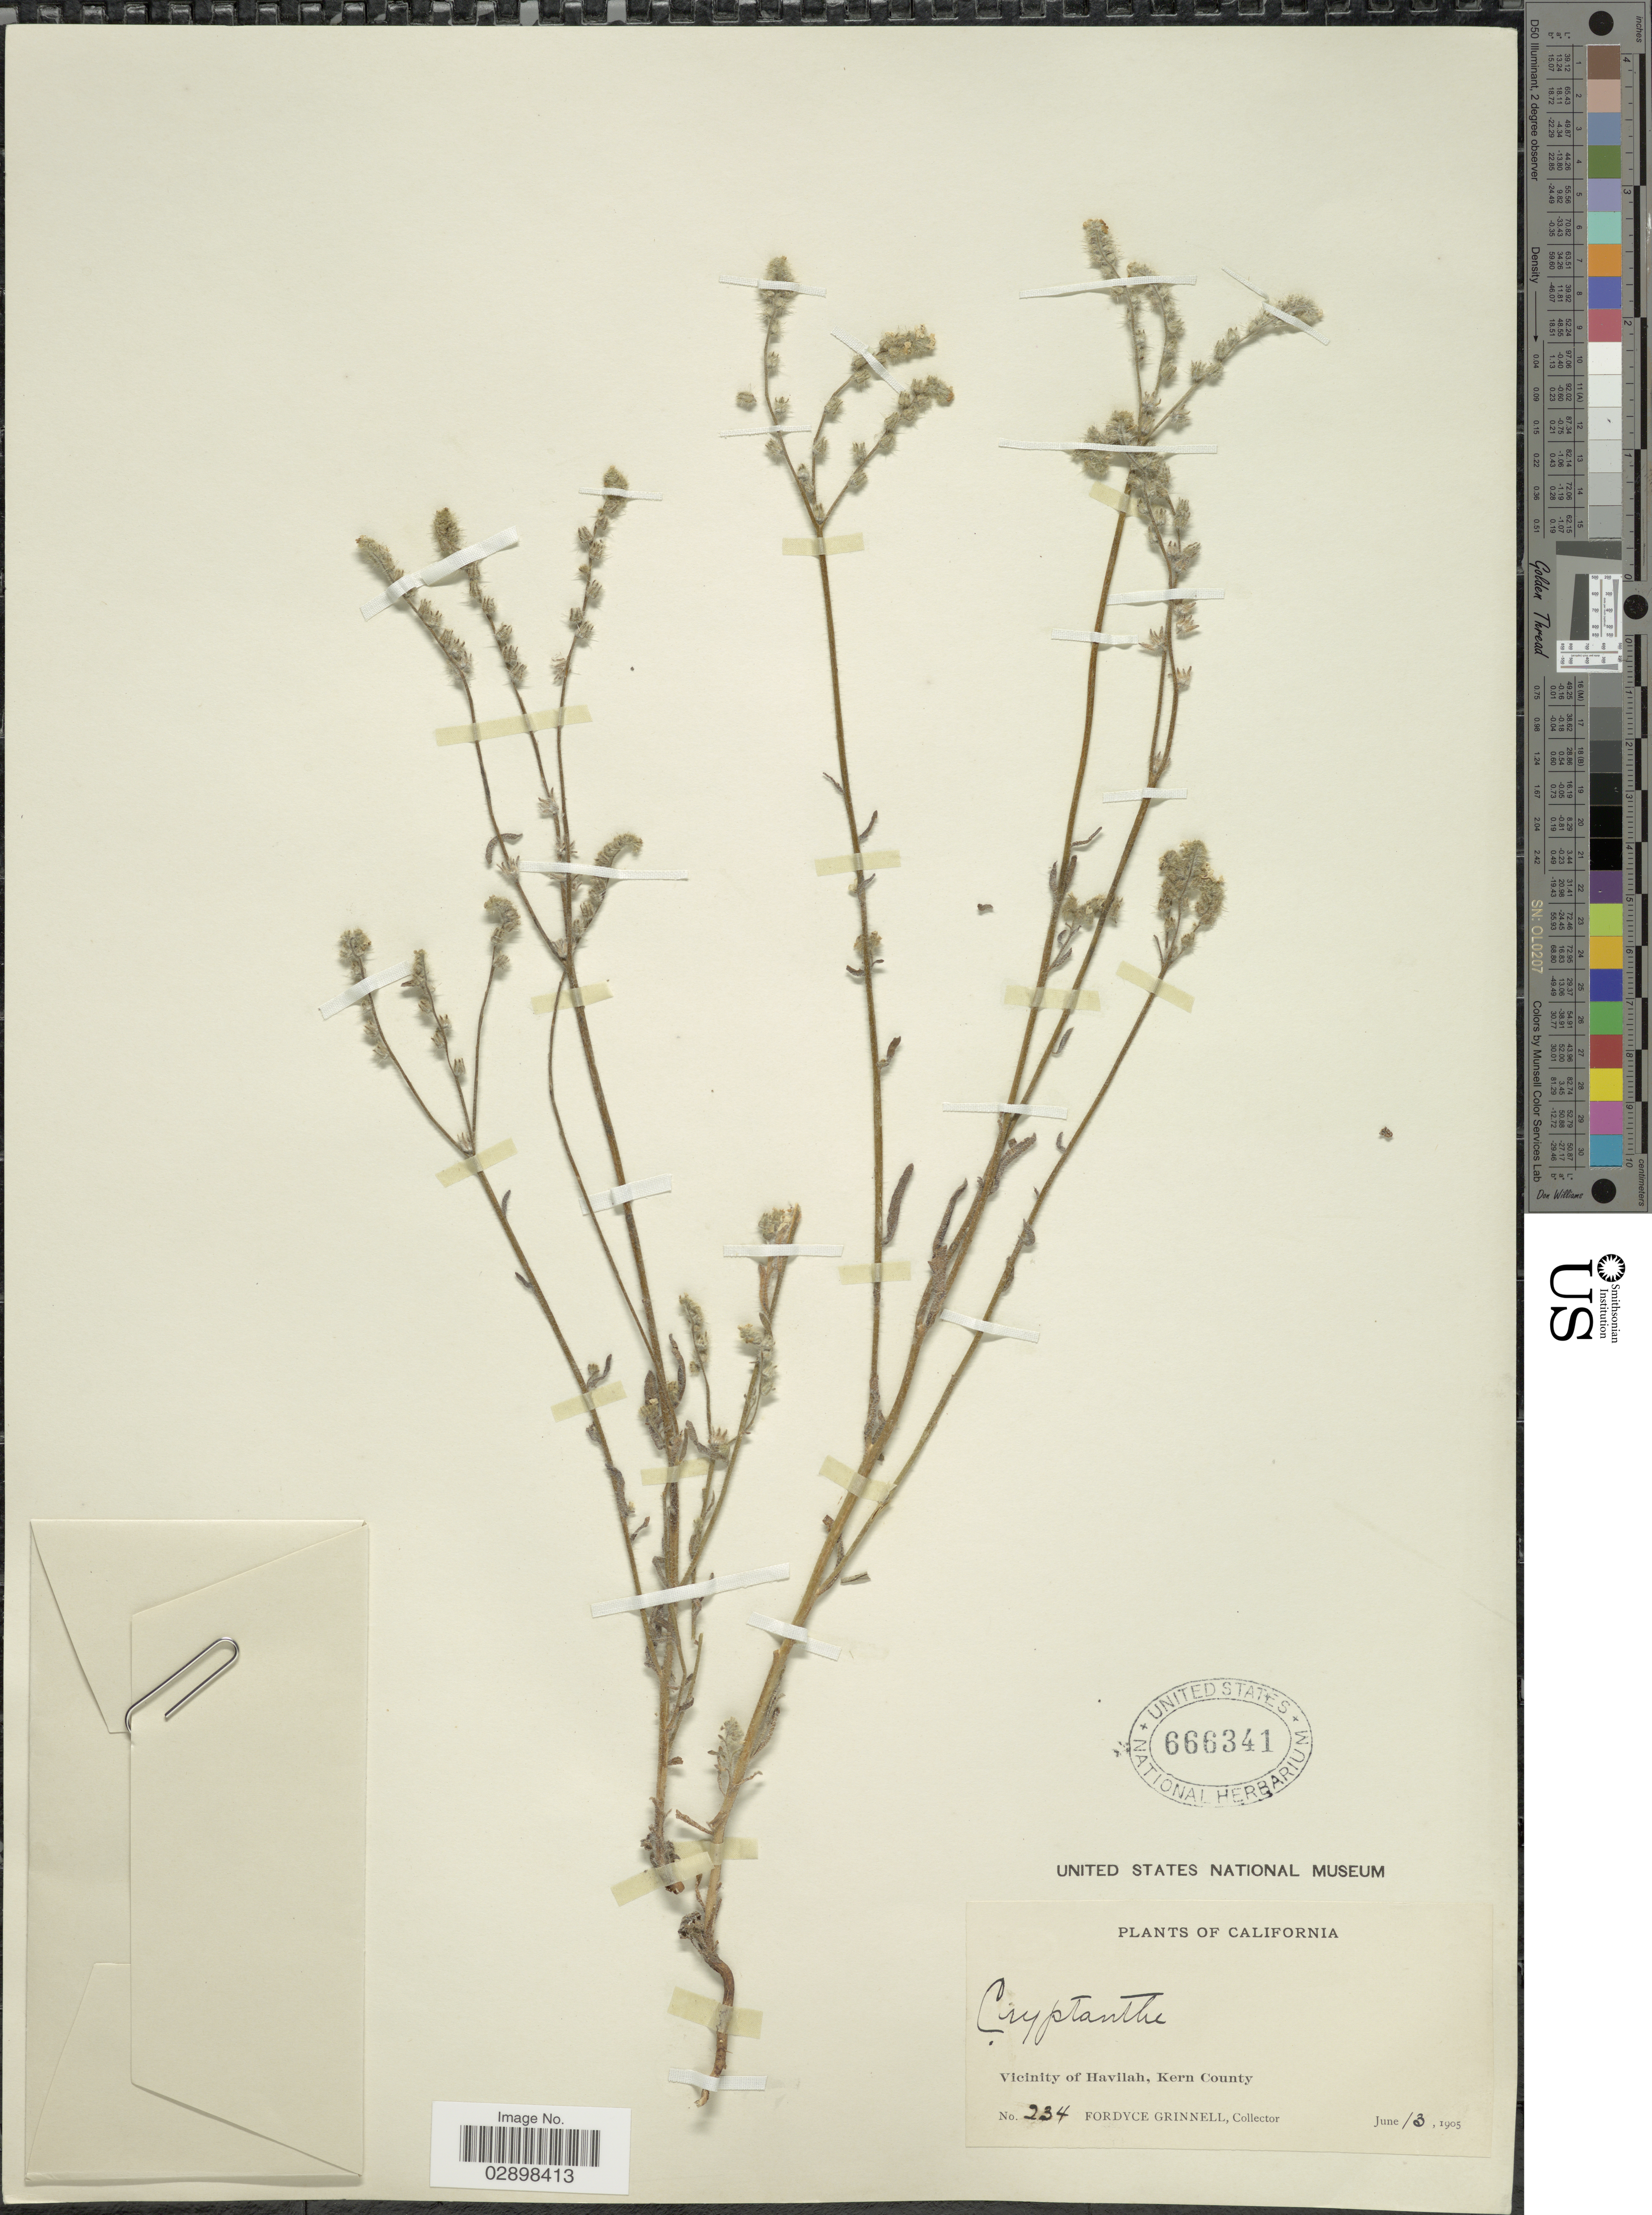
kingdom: Plantae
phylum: Tracheophyta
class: Magnoliopsida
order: Boraginales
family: Boraginaceae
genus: Cryptantha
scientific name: Cryptantha sp.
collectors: F. Grinnell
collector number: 234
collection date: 1905-06-13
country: United States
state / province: California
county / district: Kern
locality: Vicinity of Havilah, Kern County.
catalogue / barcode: US 666341